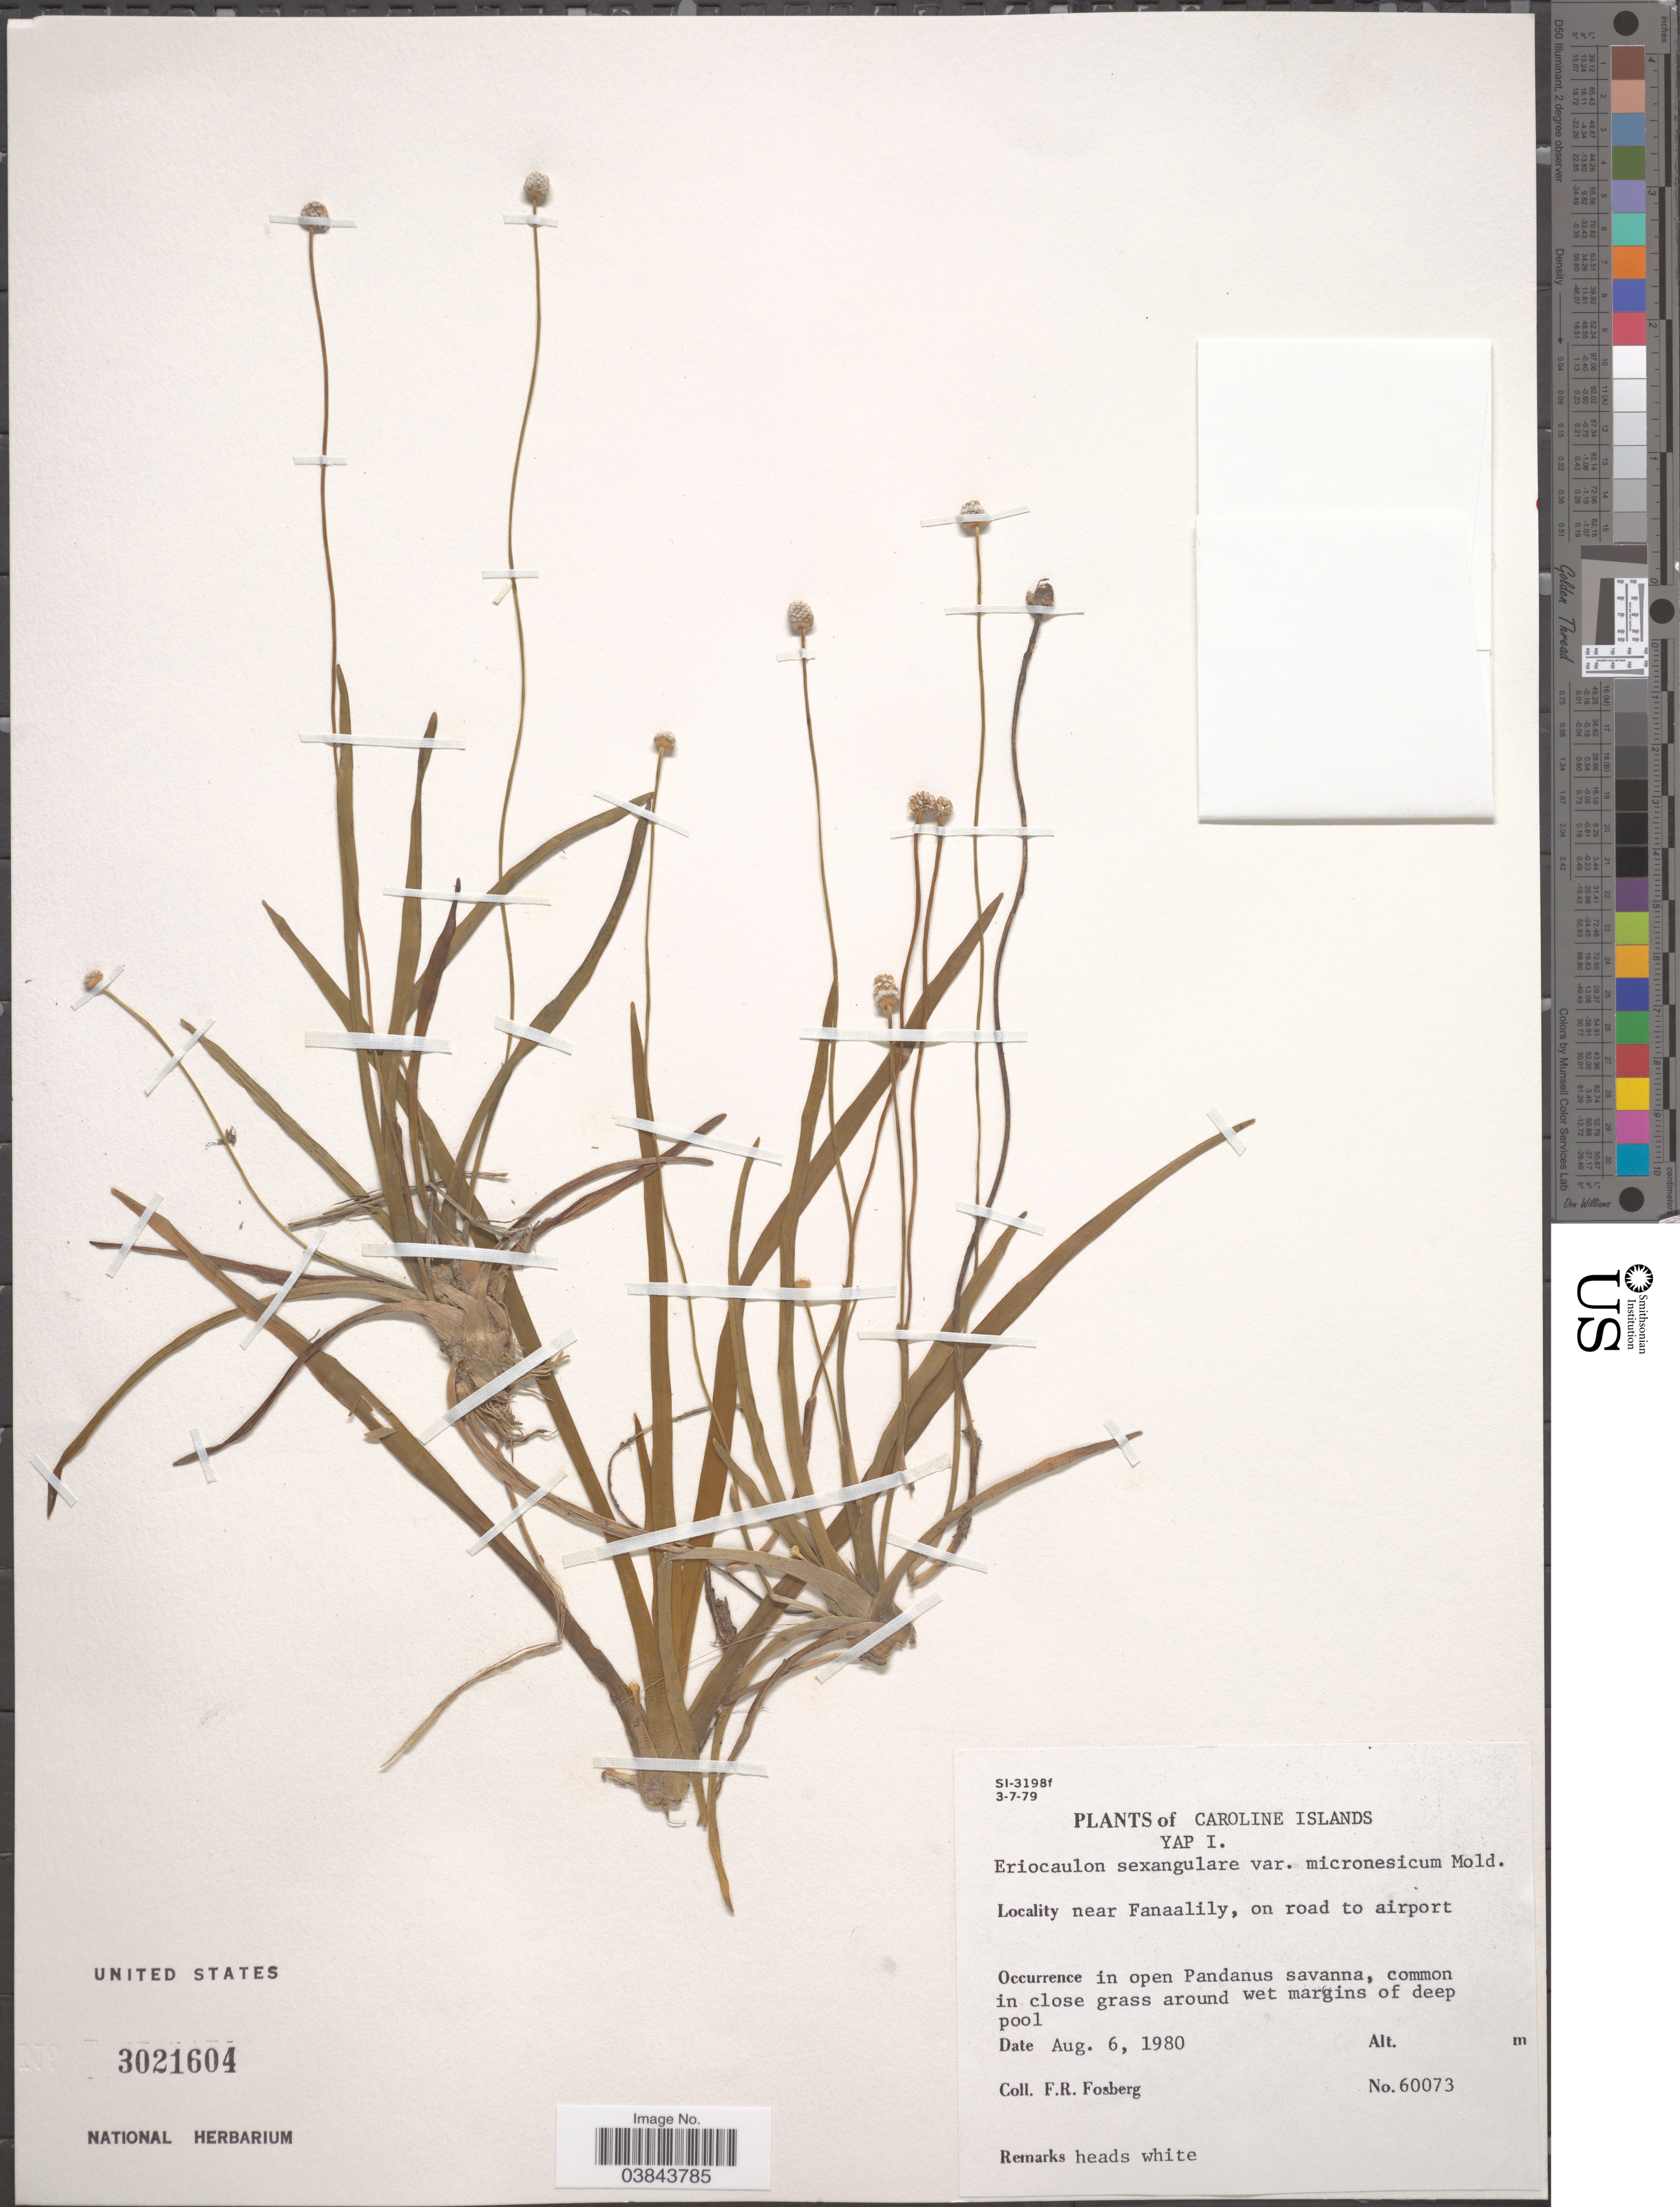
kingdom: Plantae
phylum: Tracheophyta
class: Liliopsida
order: Poales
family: Eriocaulaceae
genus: Eriocaulon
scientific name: Eriocaulon sexangulare var. micronesicum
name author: Moldenke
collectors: F. R. Fosberg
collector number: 60073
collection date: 1980-08-06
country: Micronesia, Federated States of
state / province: Yap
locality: Caroline Islands. yap i. Near Fanaalily, on road to airport. In open Pandanus savanna.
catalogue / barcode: US 3021604